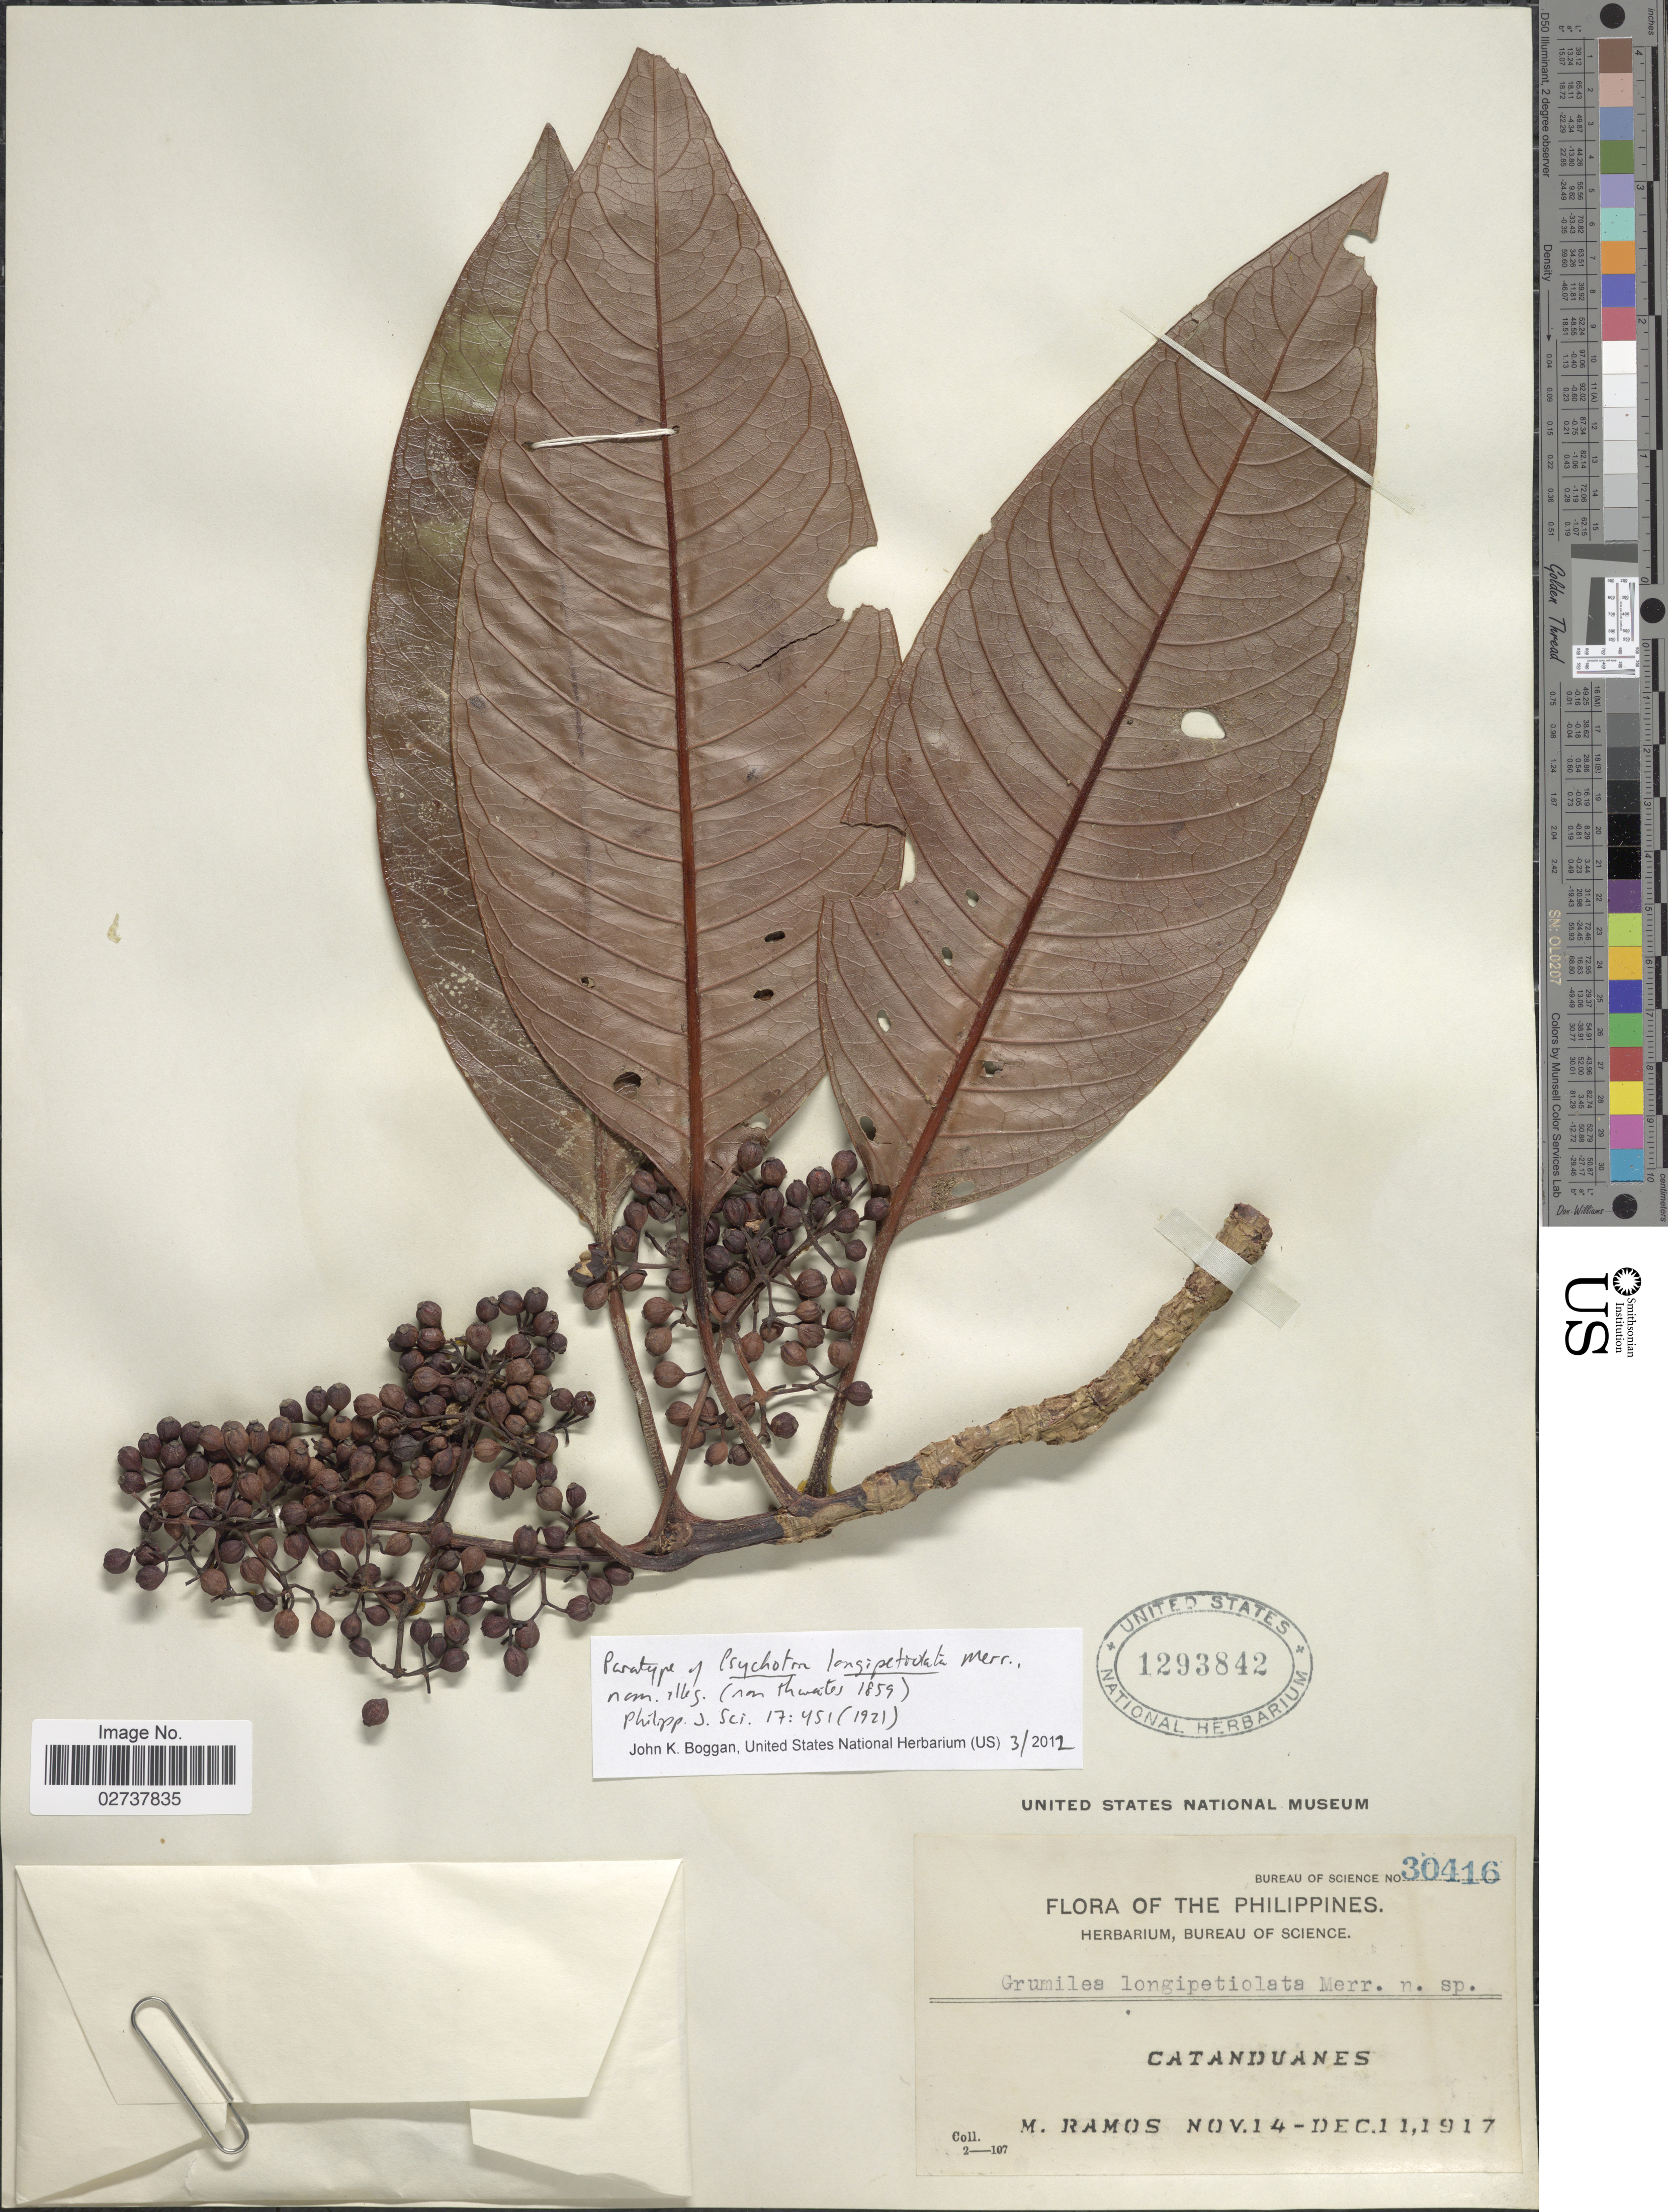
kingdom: Plantae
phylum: Tracheophyta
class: Magnoliopsida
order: Gentianales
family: Rubiaceae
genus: Psychotria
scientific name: Psychotria longipetiolata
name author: Thwaites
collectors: M. Ramos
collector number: Bureau of Science 30416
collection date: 1917-11-14/1917-12-11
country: Philippines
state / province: Bicol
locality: Catanduanes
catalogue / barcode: US 1293842